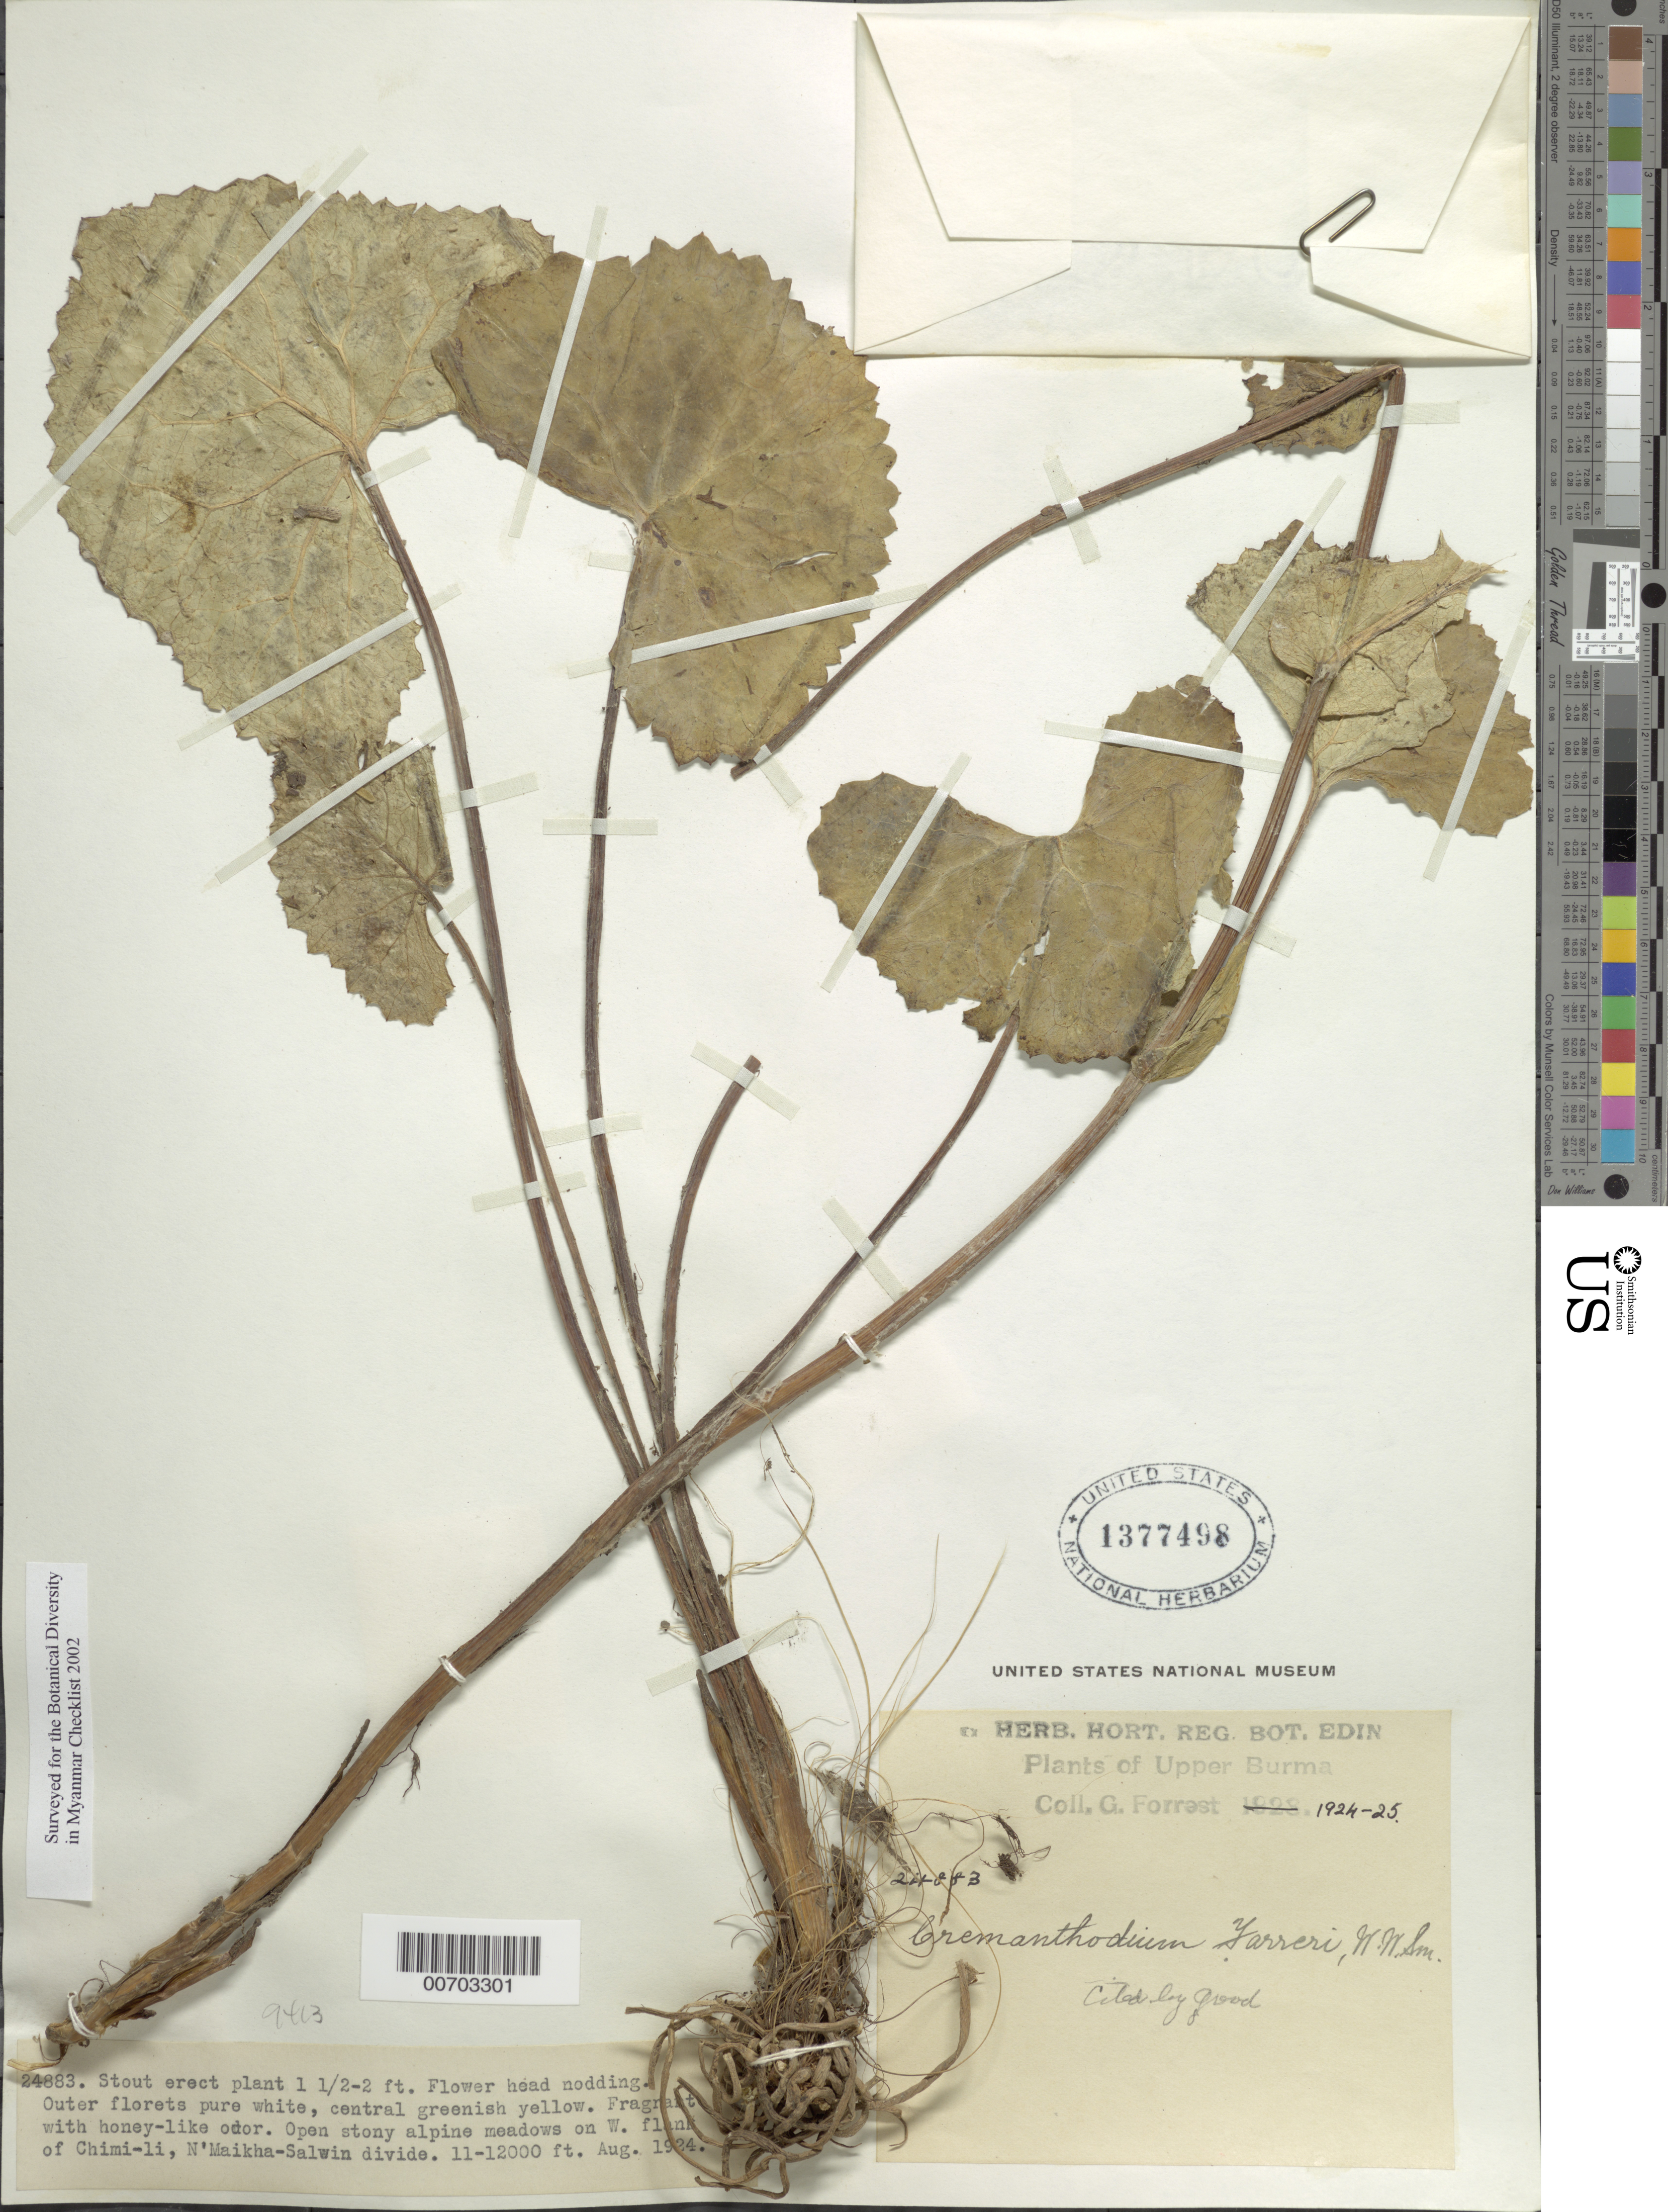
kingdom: Plantae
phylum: Tracheophyta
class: Magnoliopsida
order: Asterales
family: Asteraceae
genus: Cremanthodium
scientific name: Cremanthodium farreri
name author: W.W. Sm.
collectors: G. Forrest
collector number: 24883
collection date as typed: Aug 1924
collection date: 1924-08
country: Myanmar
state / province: Kachin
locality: N'Maikha-Salwin Divide, Chimi-li, W flank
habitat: Open stony alpine meadows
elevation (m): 3353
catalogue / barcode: US 1377498